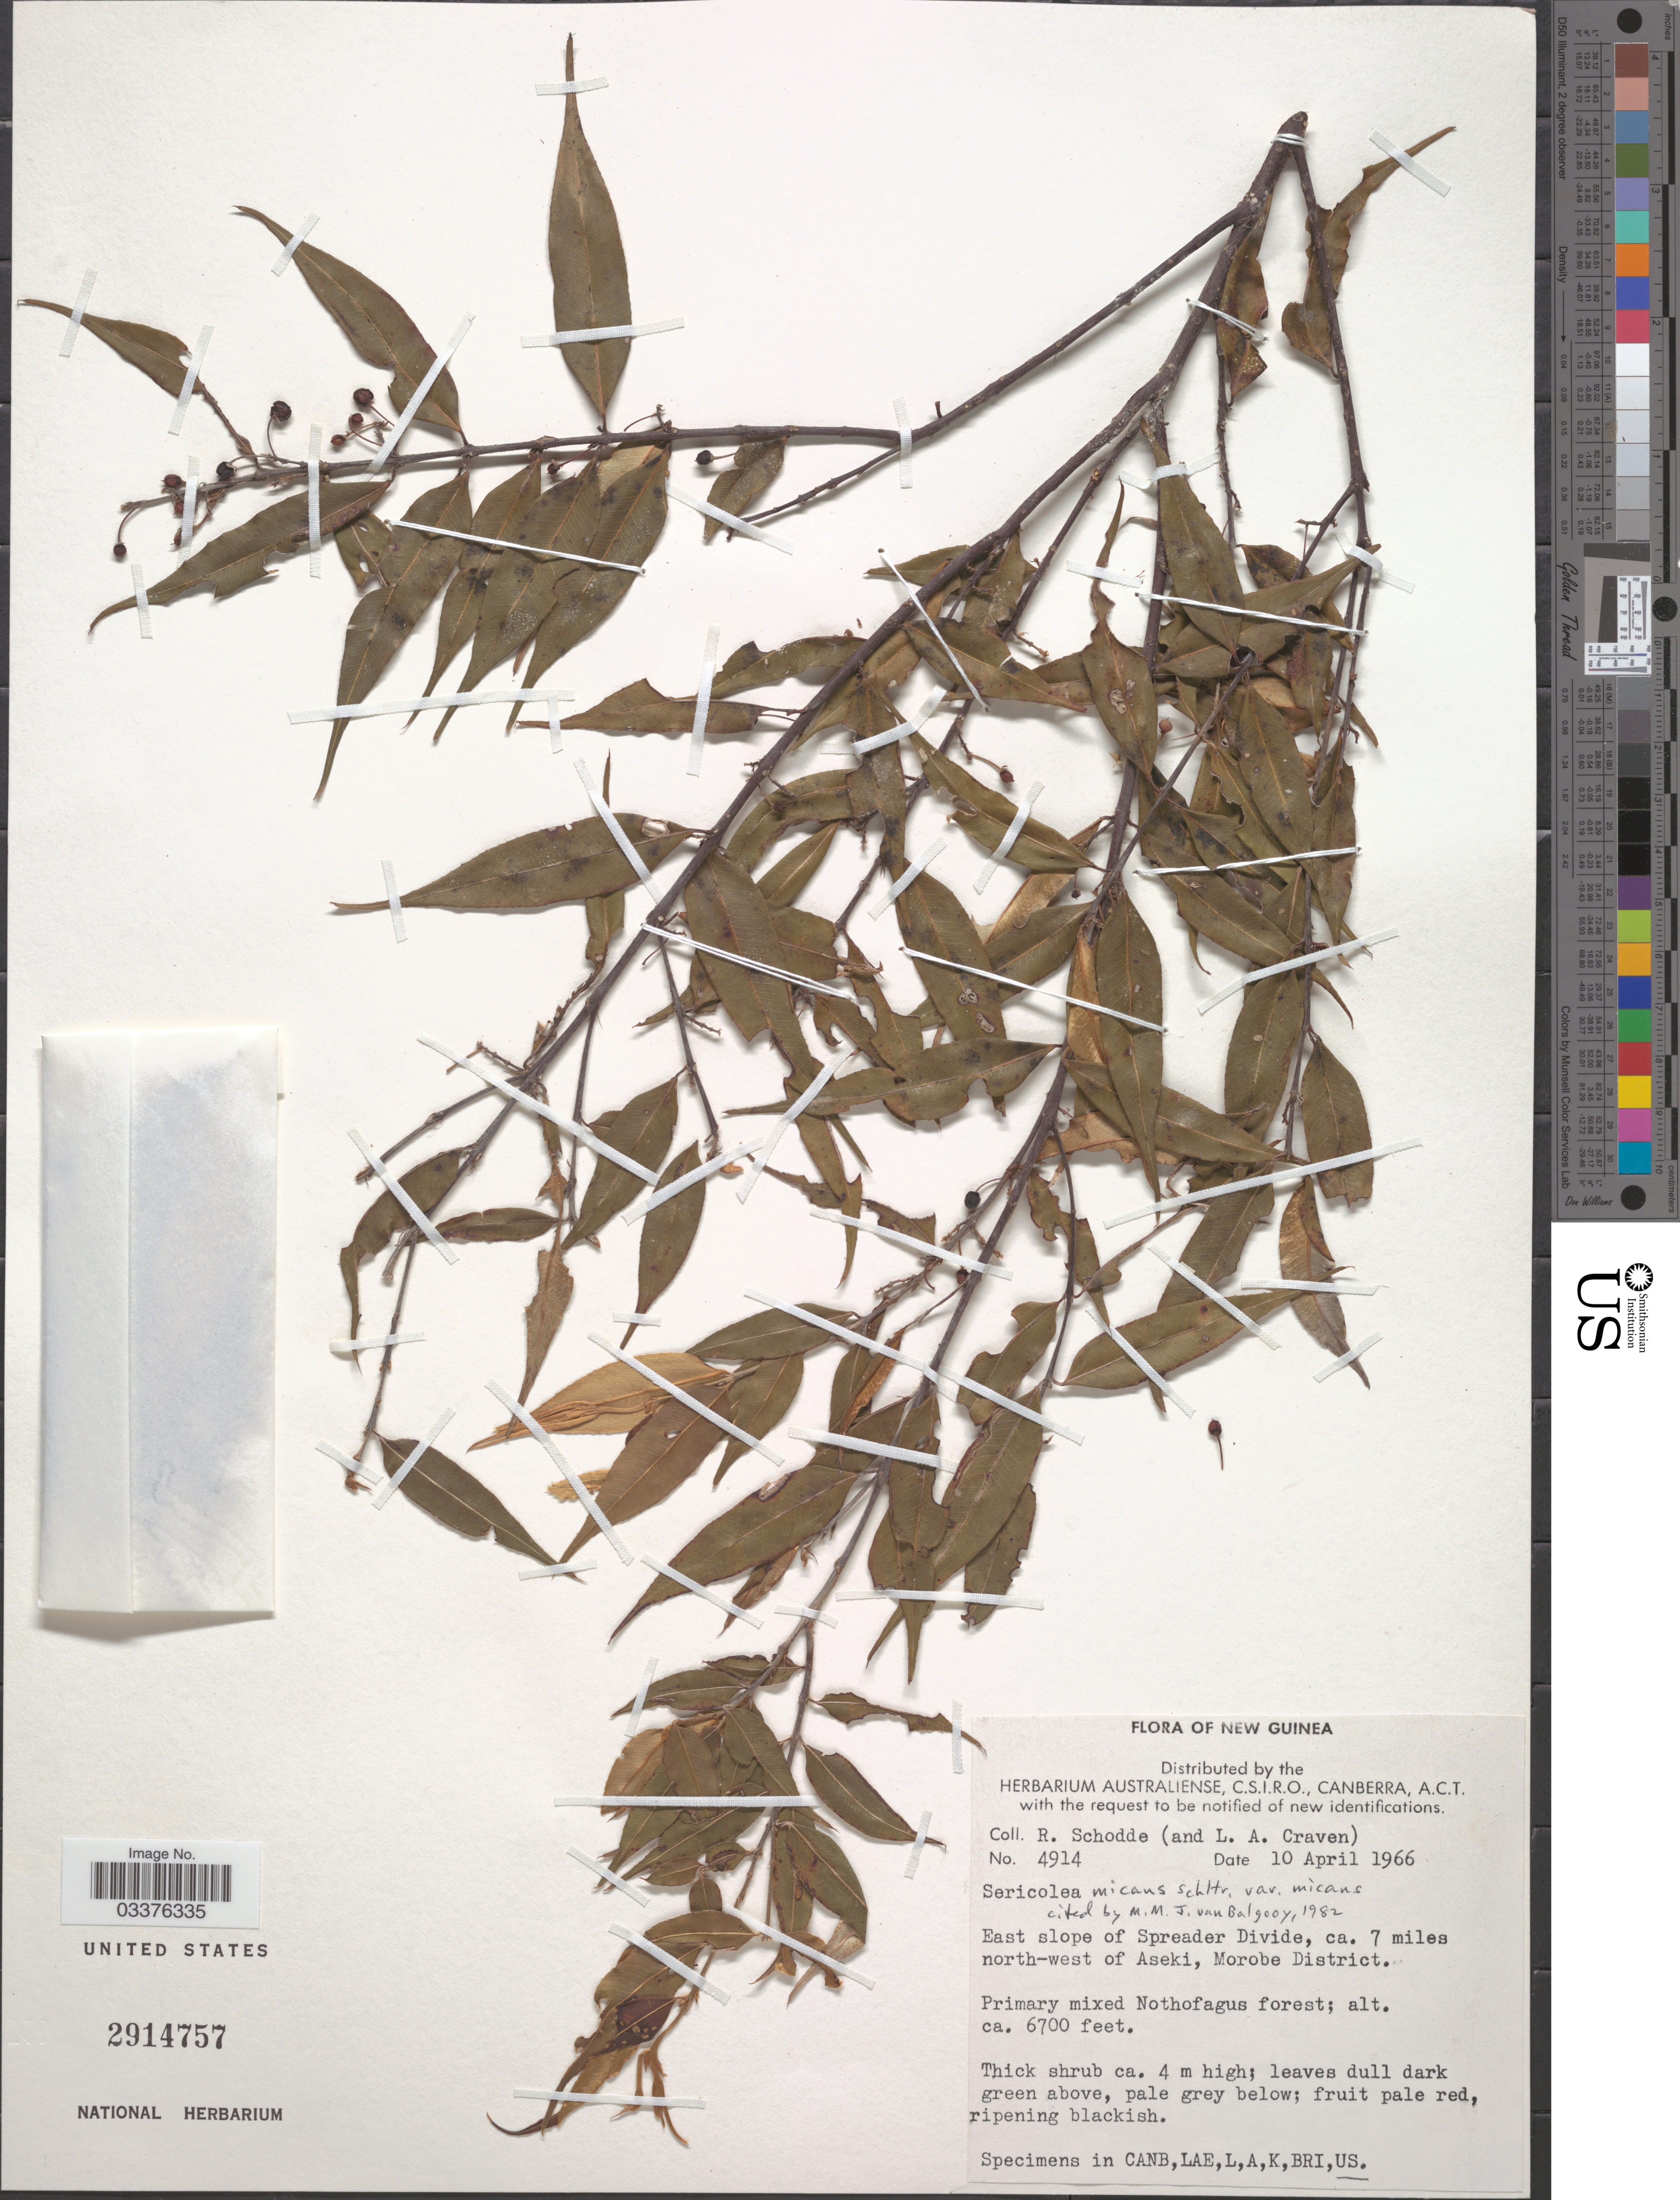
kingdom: Plantae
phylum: Tracheophyta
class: Magnoliopsida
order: Oxalidales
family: Elaeocarpaceae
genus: Sericolea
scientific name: Sericolea micans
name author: Schltr.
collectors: R. Schodde & L. A. Craven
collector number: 4914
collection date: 1966-04-10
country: Papua New Guinea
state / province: Morobe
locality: New Guinea. East slope of Spreader Divide, ca. 7 miles north-west of Aseki, Morobe District.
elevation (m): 2042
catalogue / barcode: US 2914757